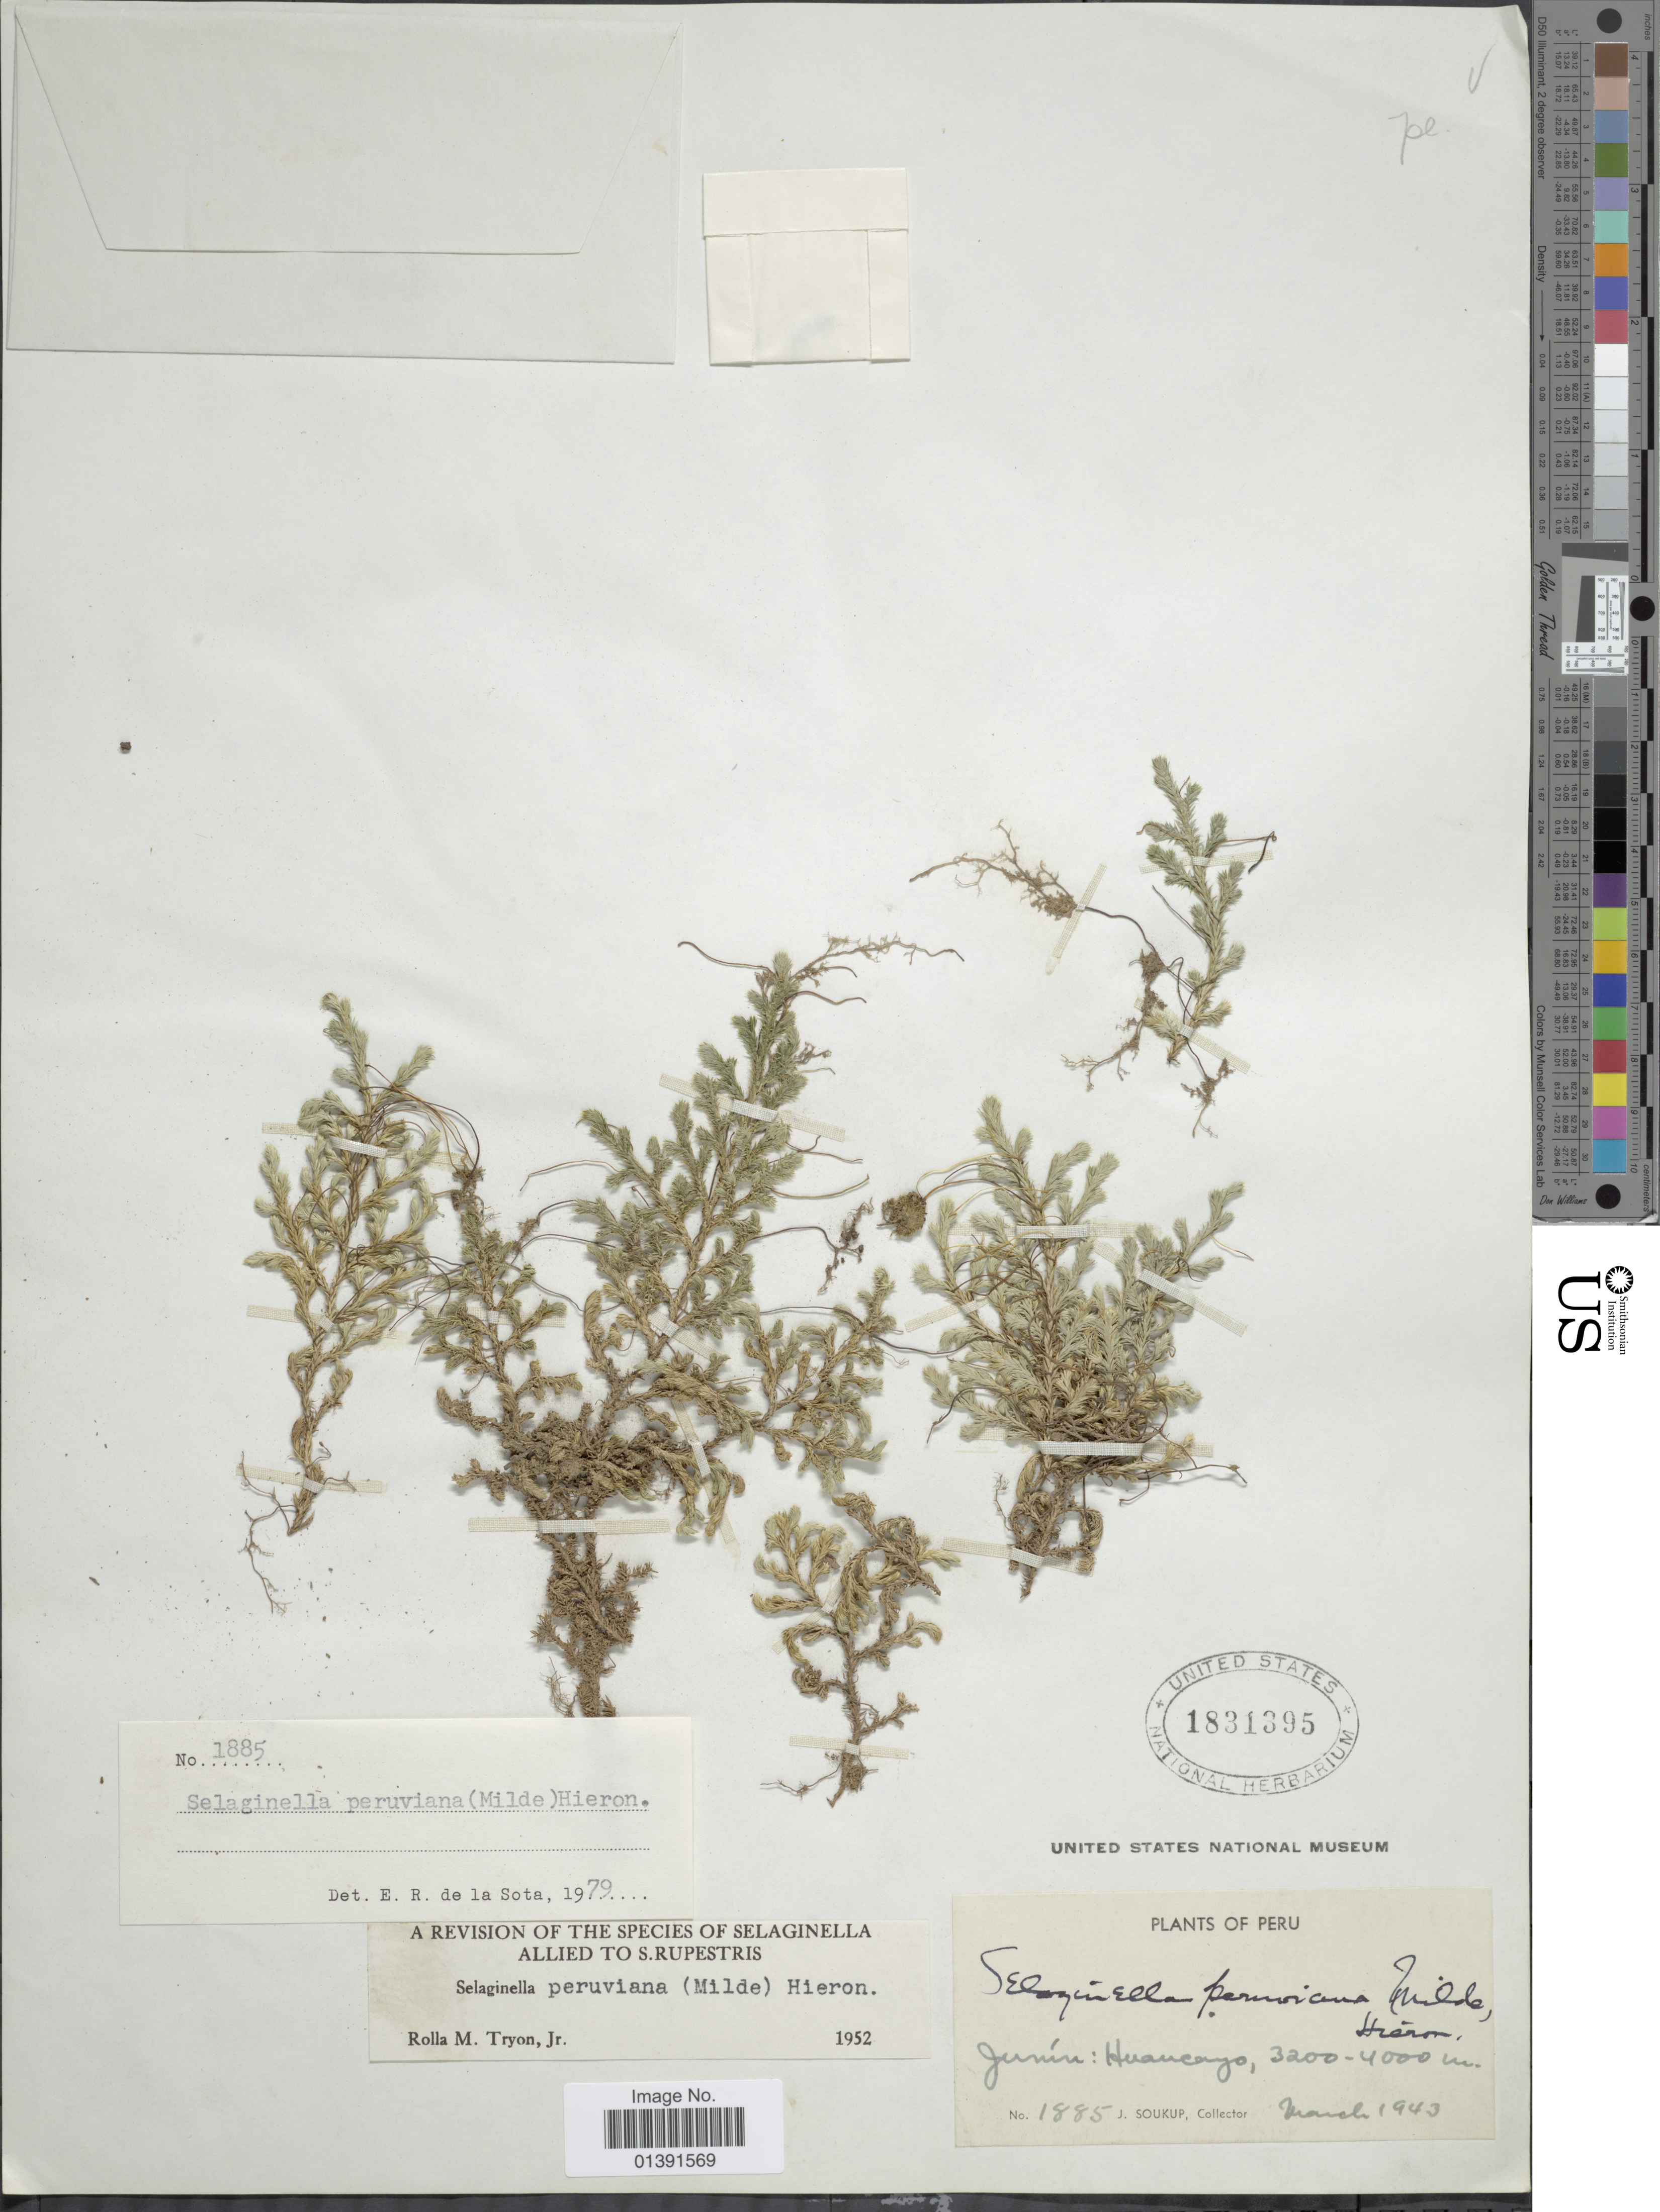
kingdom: Plantae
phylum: Tracheophyta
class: Lycopodiopsida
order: Selaginellales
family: Selaginellaceae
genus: Selaginella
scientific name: Selaginella peruviana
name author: (Milde) Hieron.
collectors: J. Soukup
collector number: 1885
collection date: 1943-03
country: Peru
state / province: Junín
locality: Huancayo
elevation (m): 3200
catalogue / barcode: US 1831395